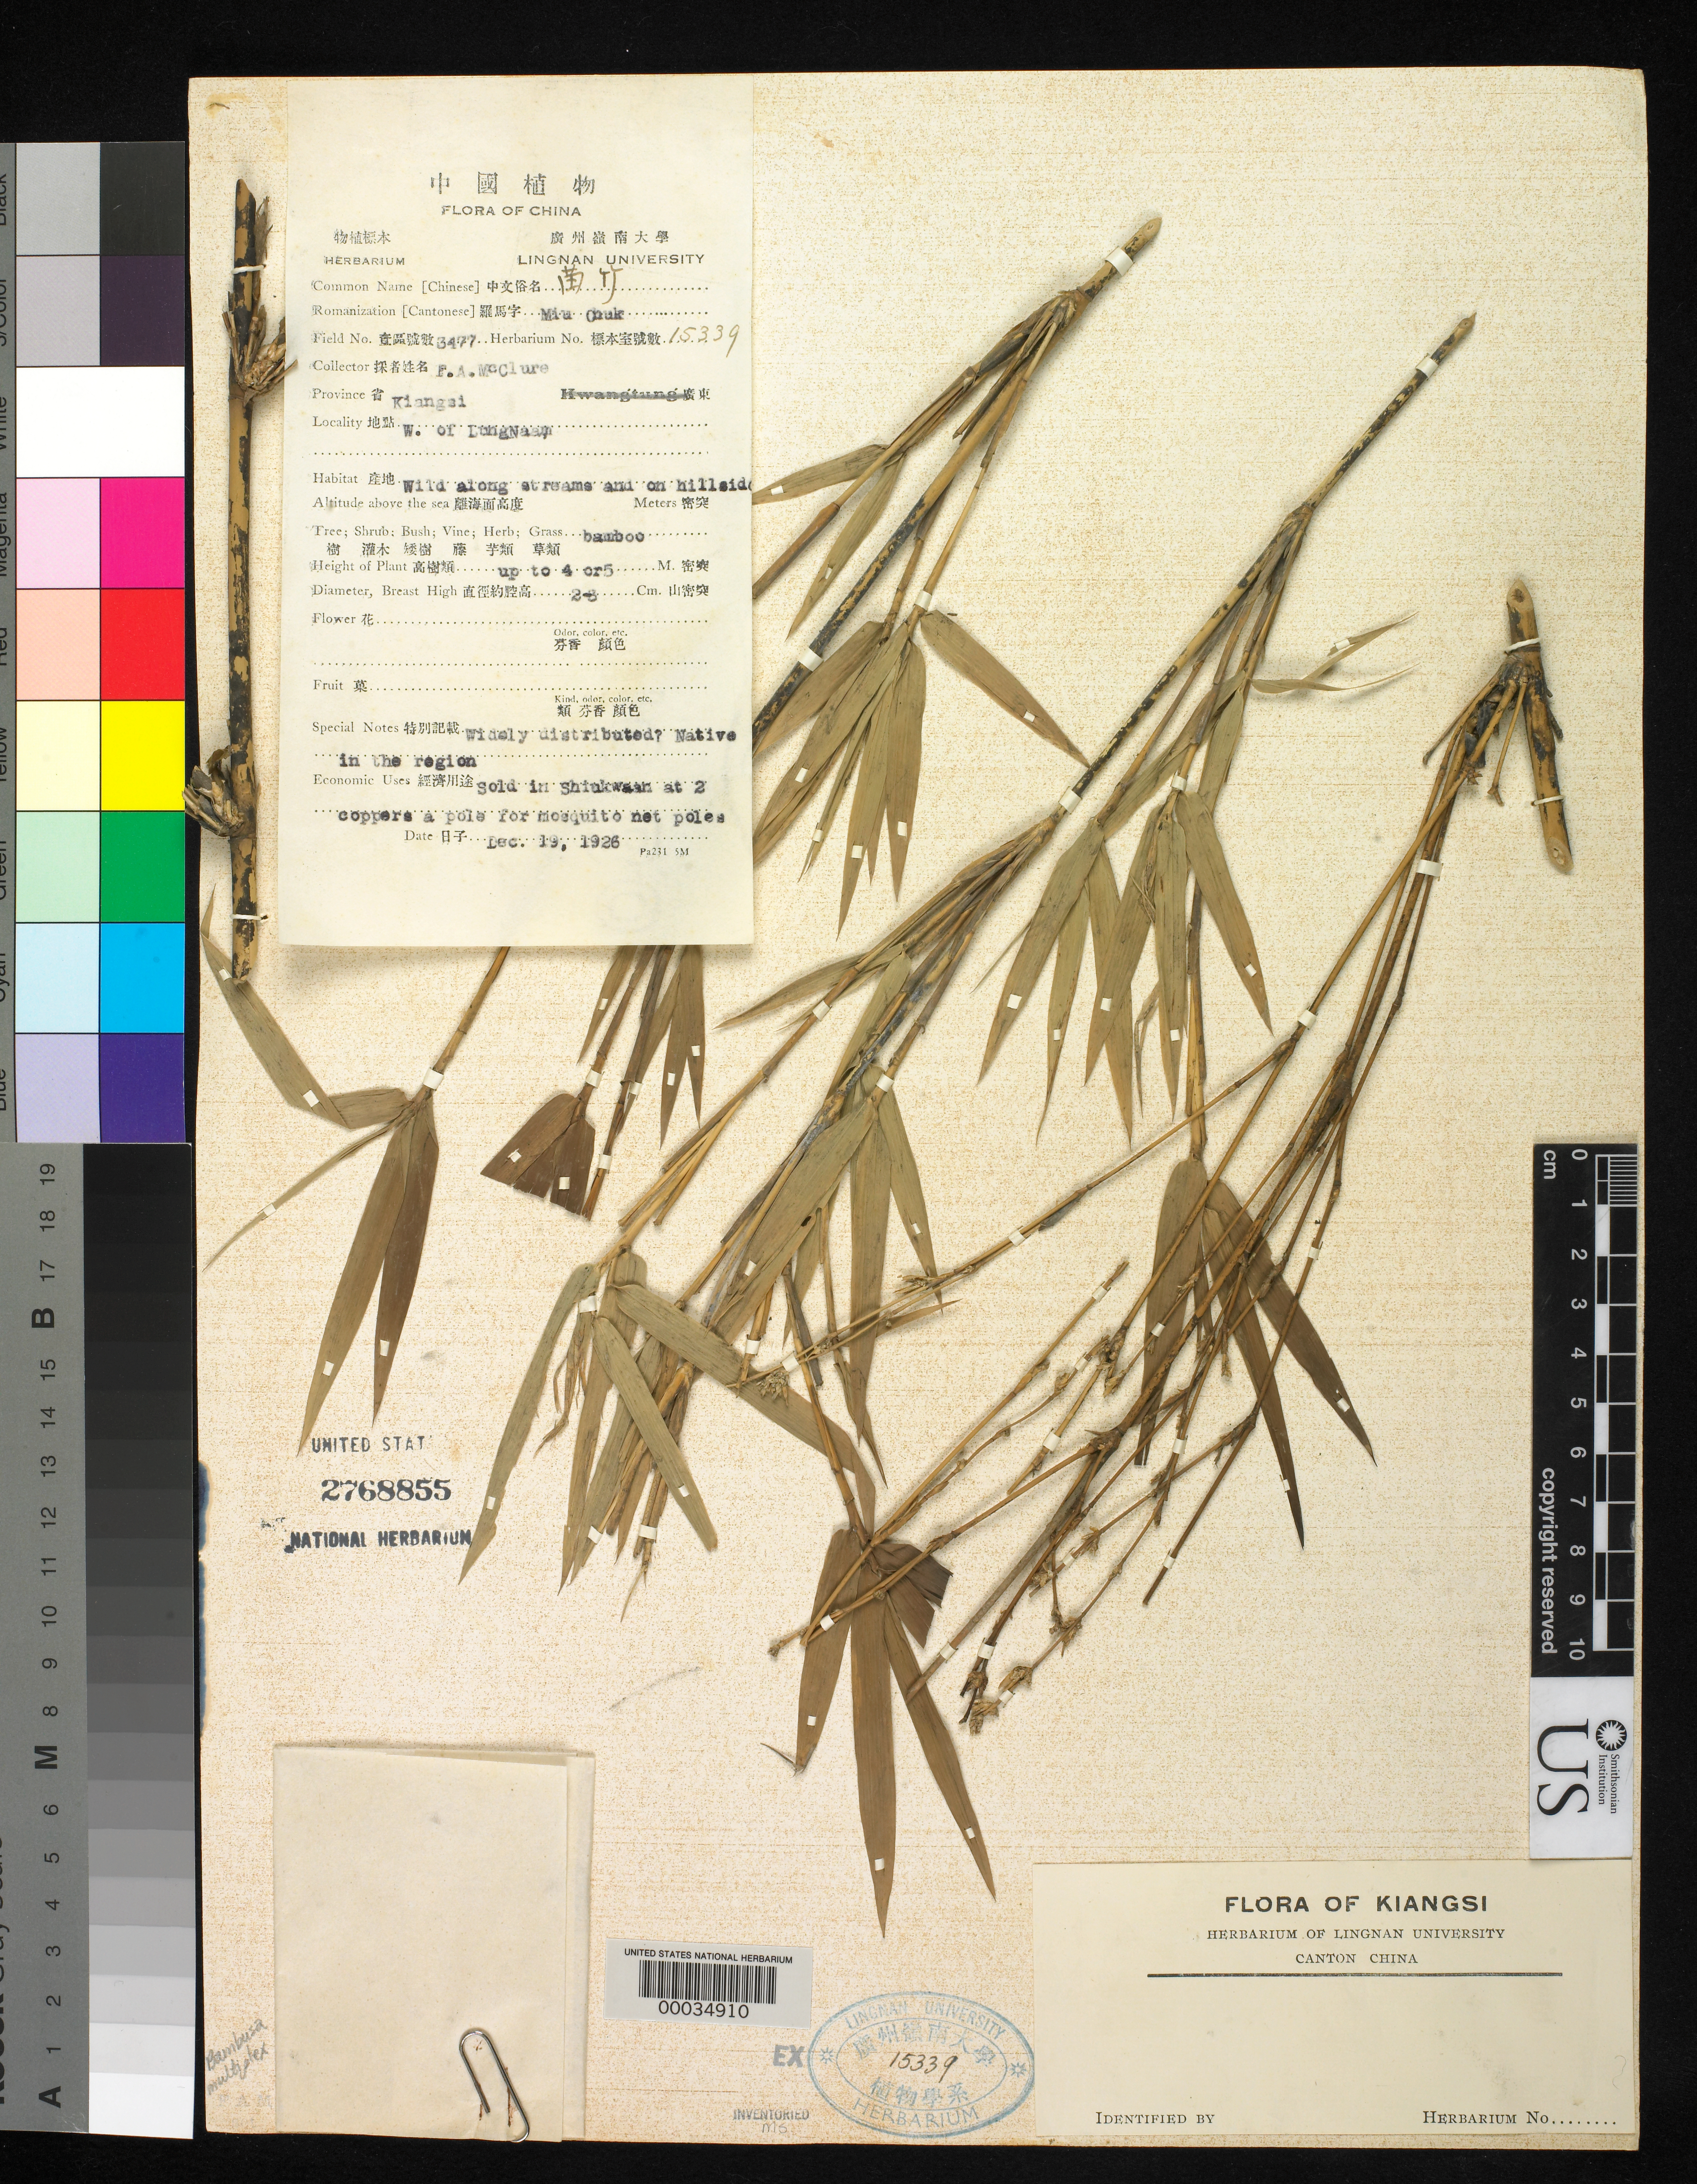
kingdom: Plantae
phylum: Tracheophyta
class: Liliopsida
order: Poales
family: Poaceae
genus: Bambusa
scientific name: Bambusa multiplex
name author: (Lour.) Raeusch. ex Schult. & Schult. f.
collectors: F. A. McClure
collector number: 3477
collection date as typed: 19 Dec 1926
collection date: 1926-12-19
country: China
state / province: Jiangxi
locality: Lung naam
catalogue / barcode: US 2768855